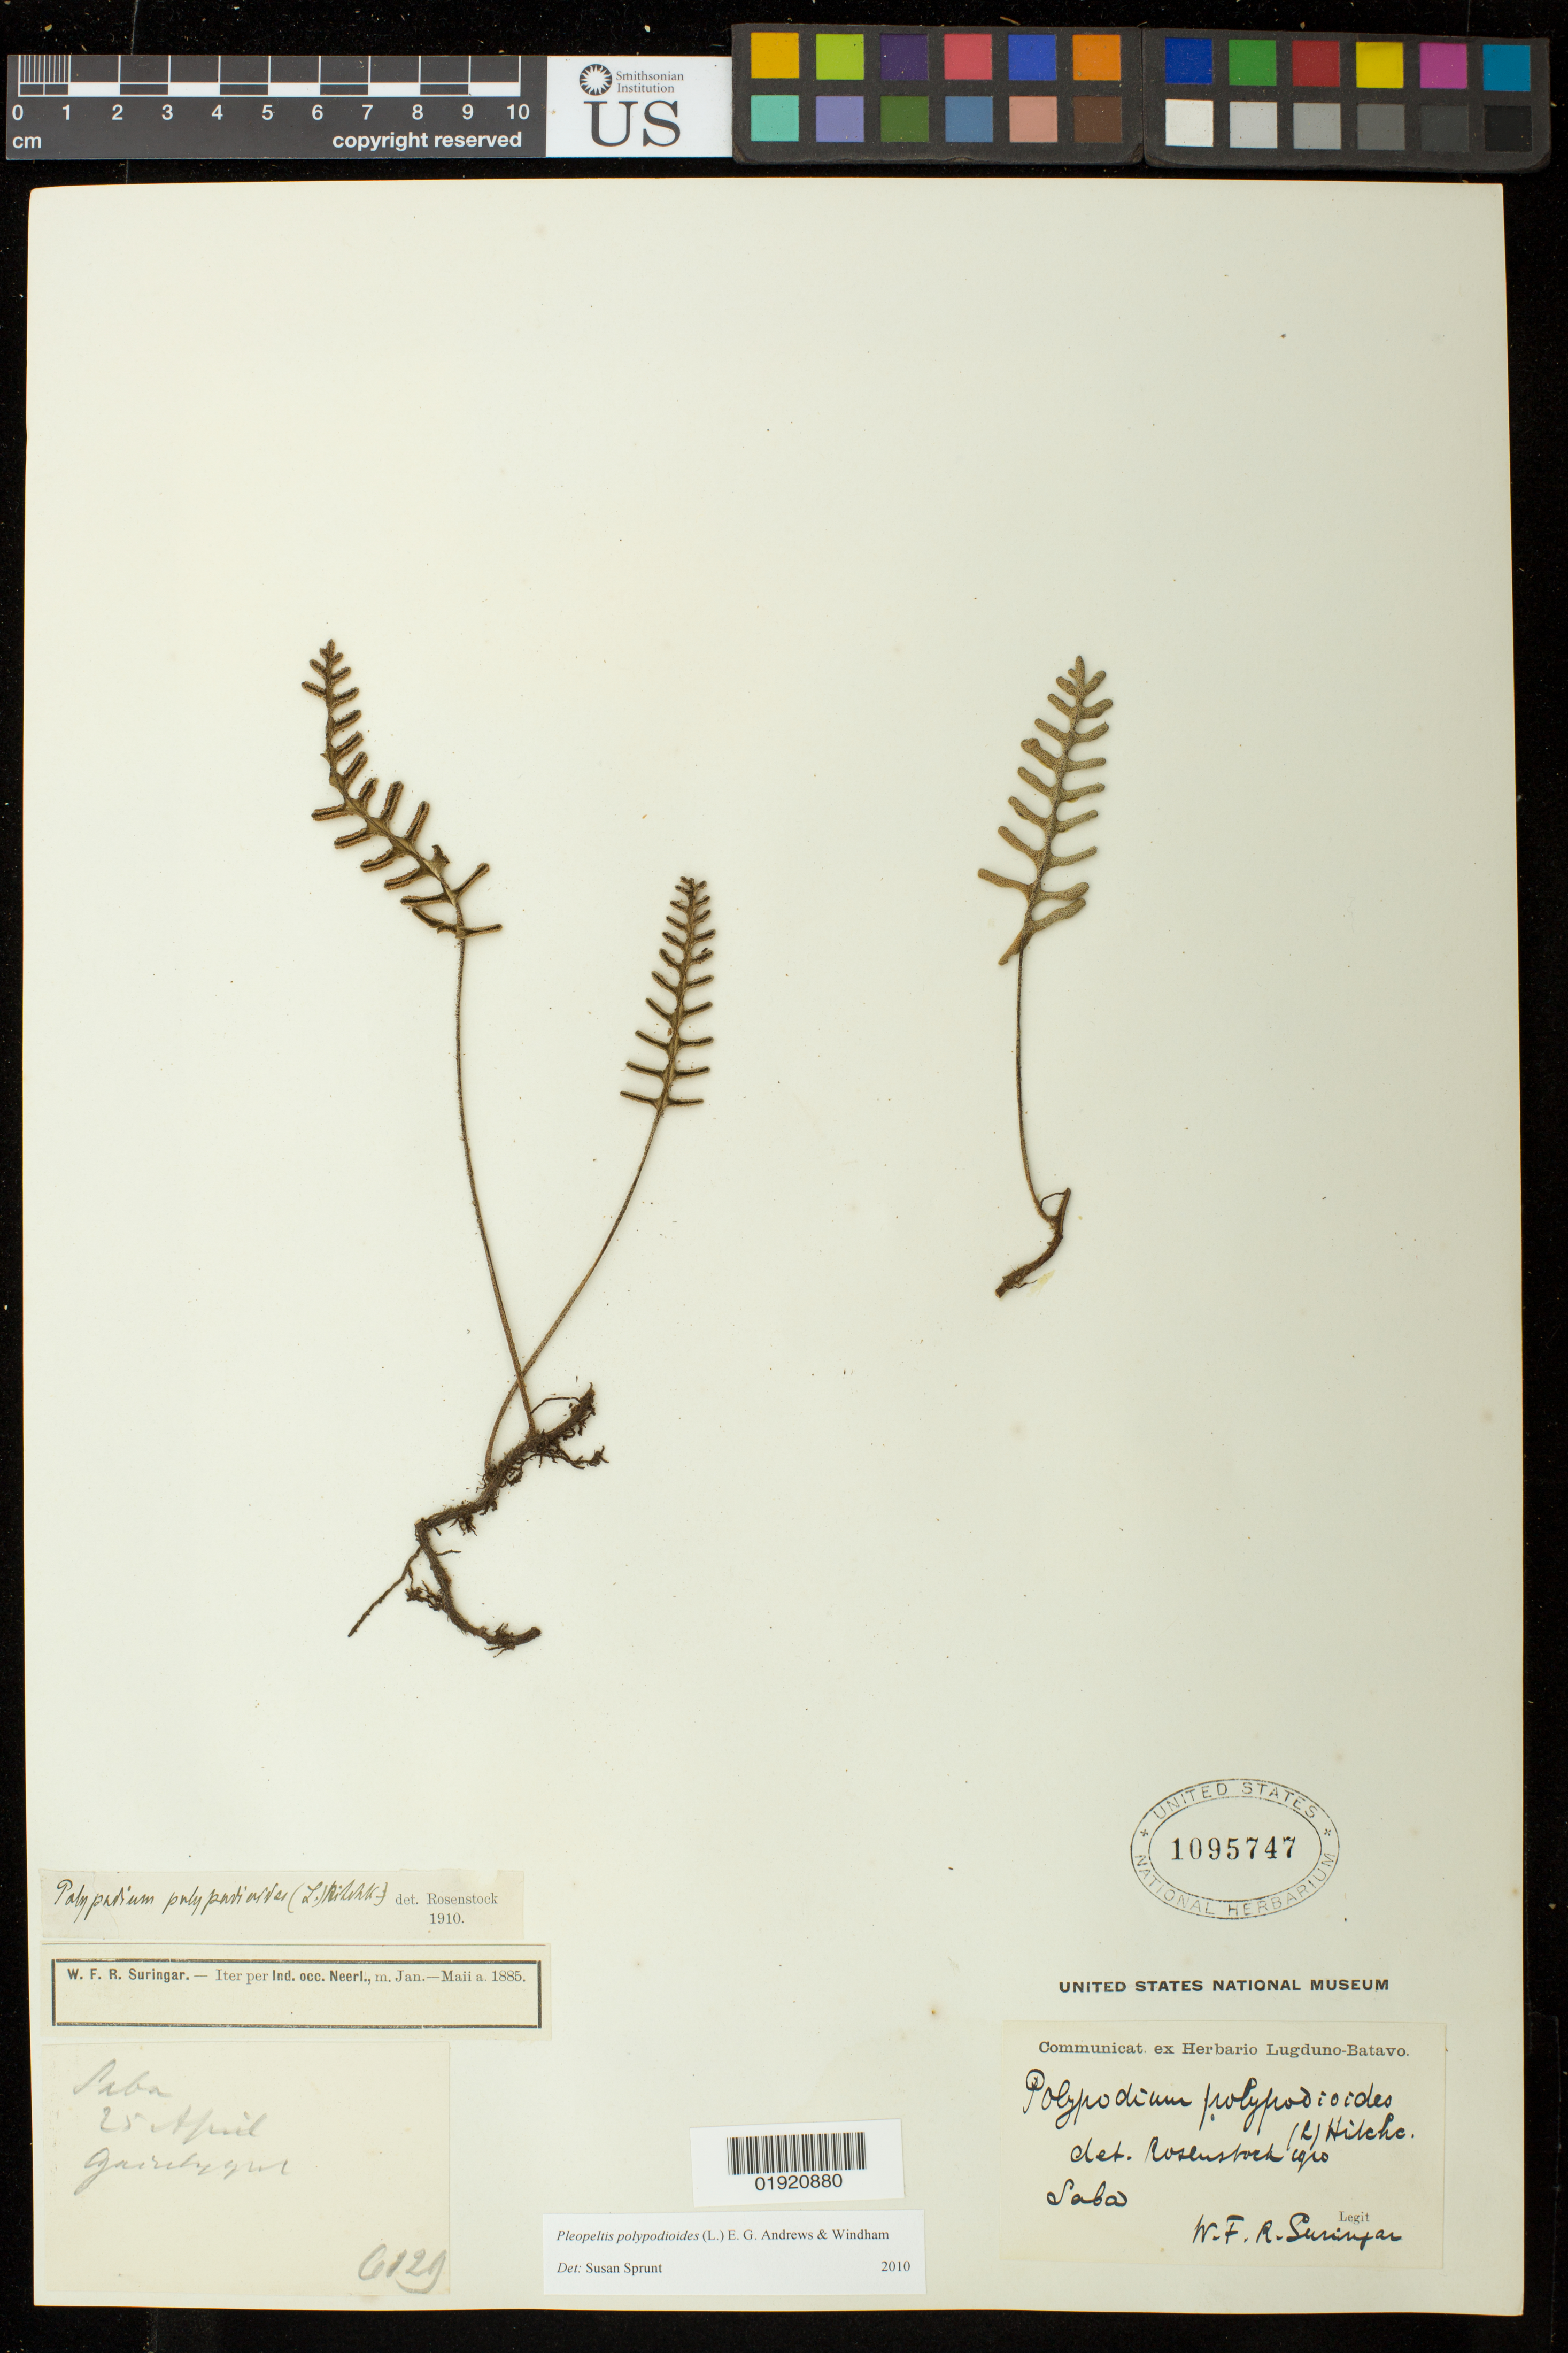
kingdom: Plantae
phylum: Tracheophyta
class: Polypodiopsida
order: Polypodiales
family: Polypodiaceae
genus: Pleopeltis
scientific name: Pleopeltis polypodioides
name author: (L.) E.G. Andrews & Windham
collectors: W. F. Suringar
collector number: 6129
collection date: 1885-01/1885-05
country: Netherlands Antilles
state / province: Saba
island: Saba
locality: Saba.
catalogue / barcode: US 1096747